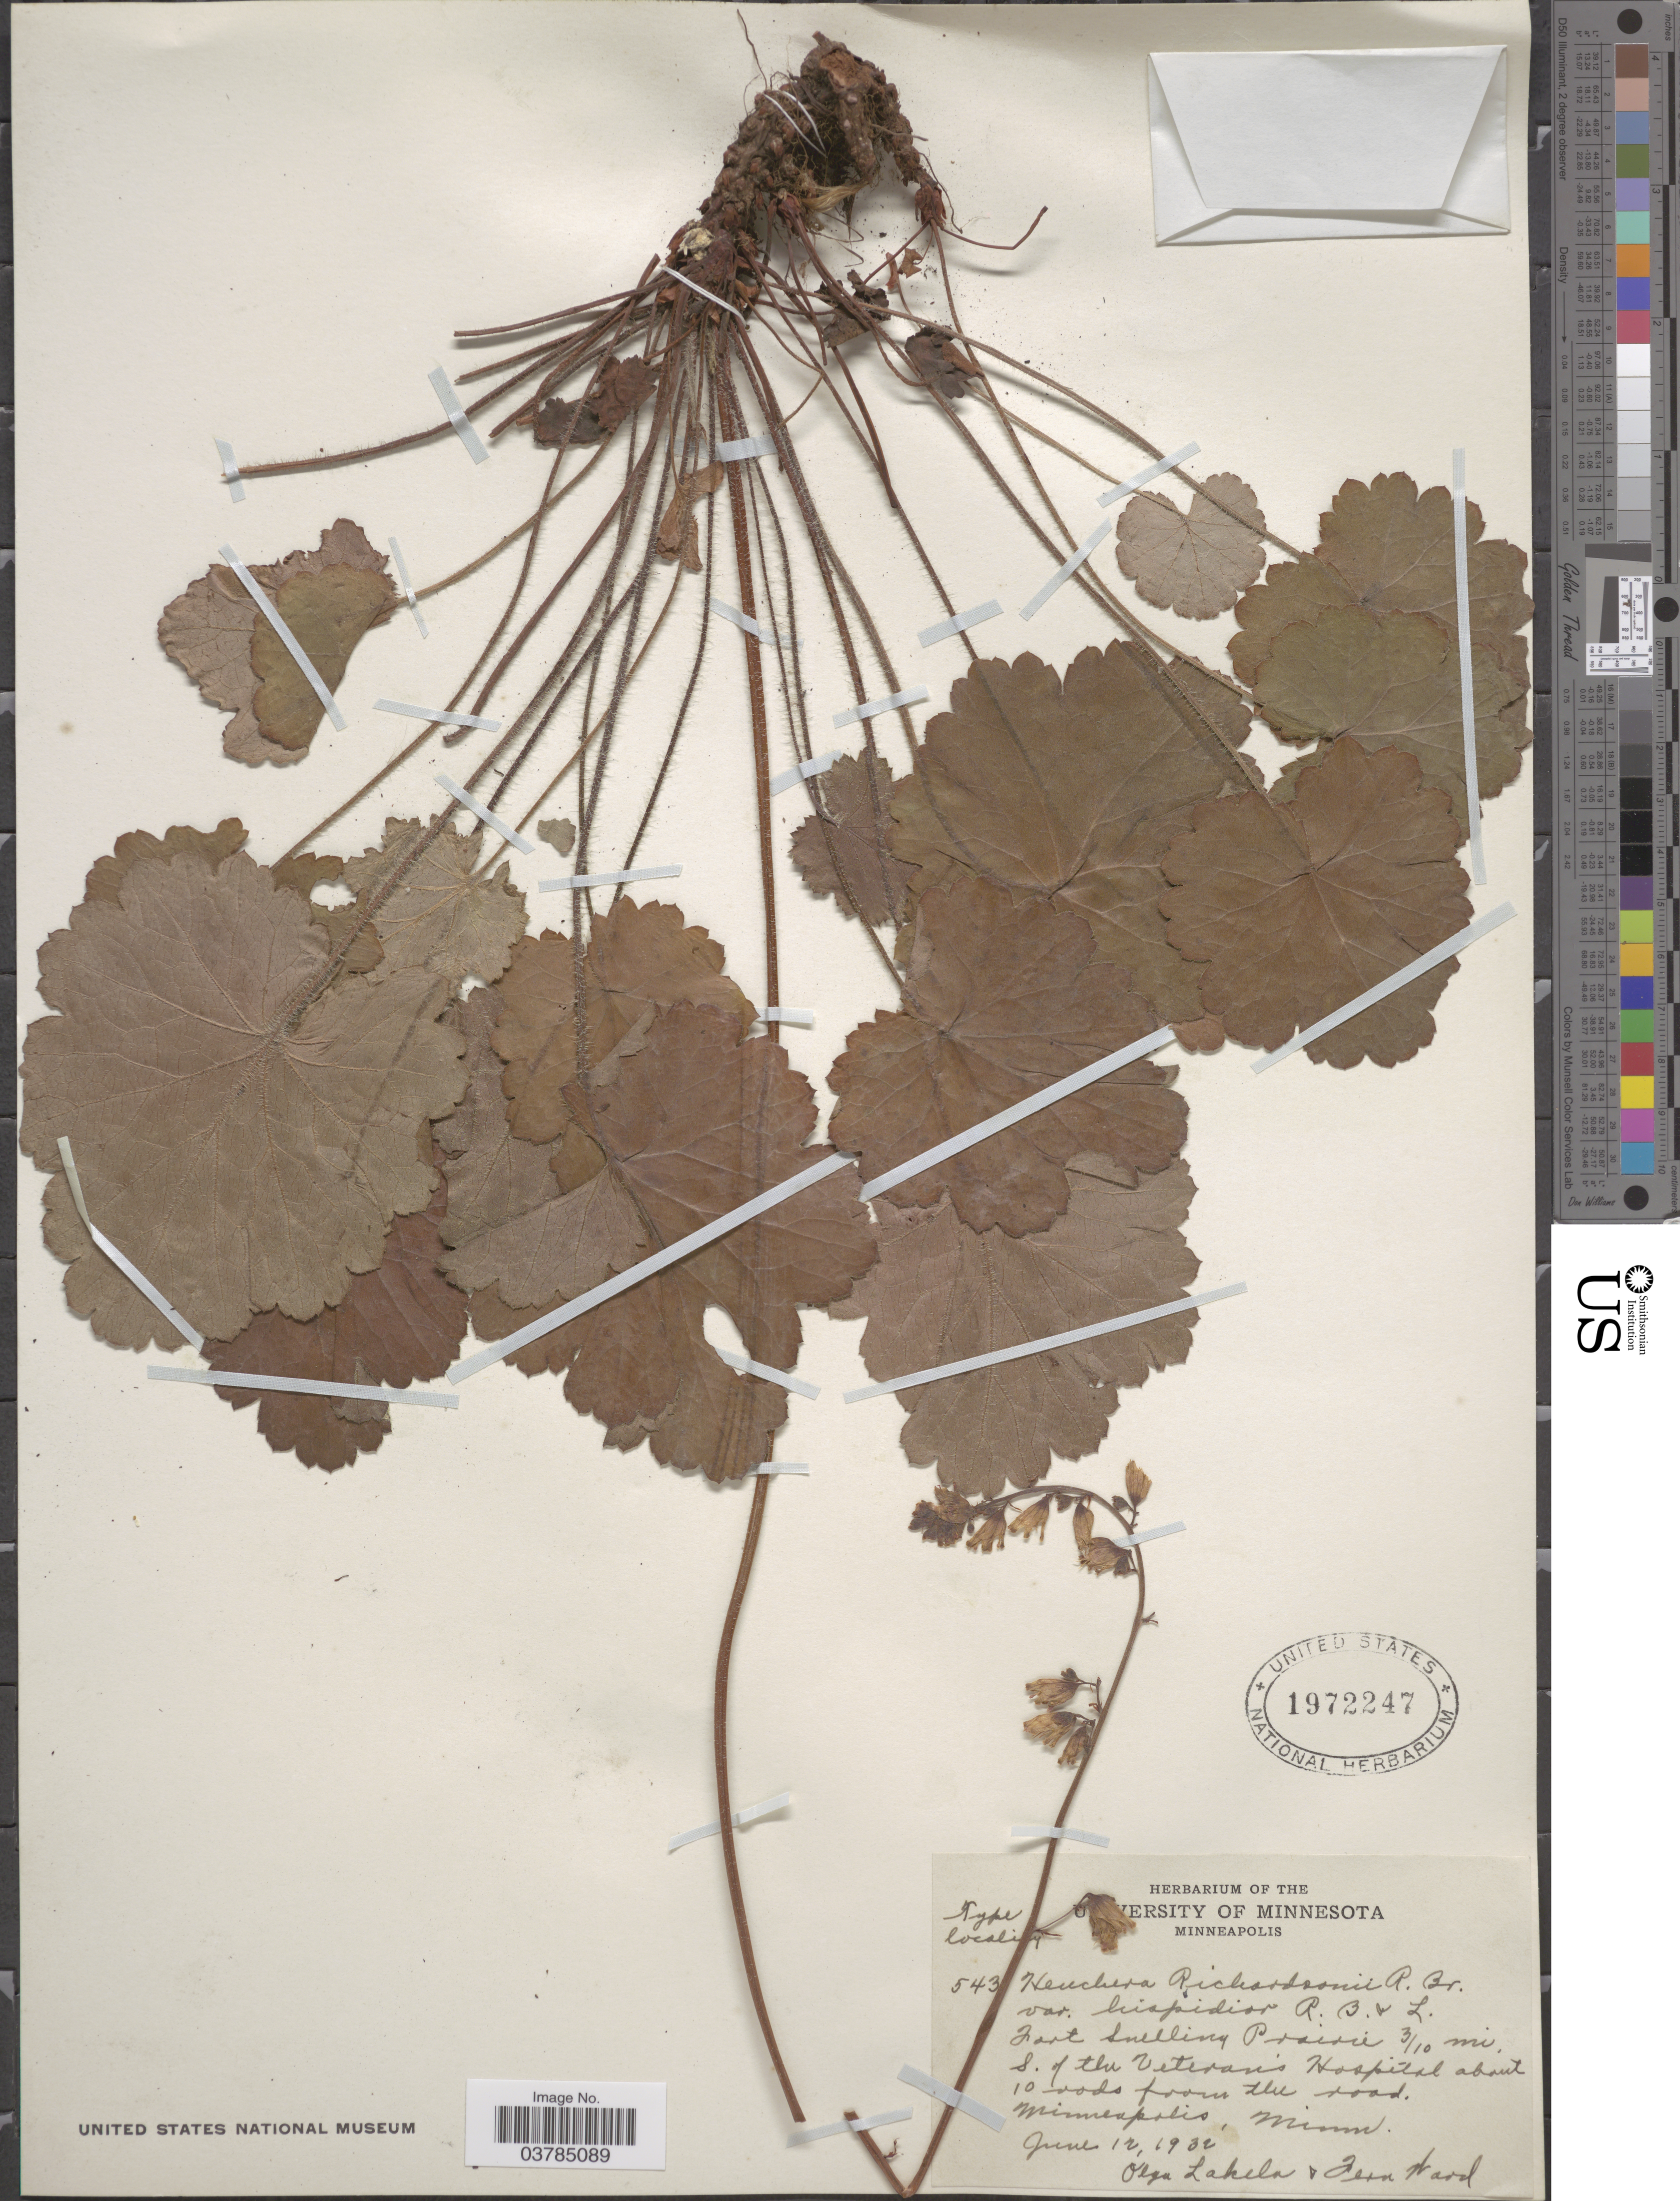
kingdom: Plantae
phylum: Tracheophyta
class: Magnoliopsida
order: Saxifragales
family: Saxifragaceae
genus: Heuchera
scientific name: Heuchera richardsonii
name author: R. Br.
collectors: O. K. Lakela & F. Ward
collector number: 543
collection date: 1932-06-12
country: United States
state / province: Minnesota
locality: Fort Snelling Prairie 3/10 mi. S. of the Veteran's Hospital about 10 rods from the road. Minneapolis.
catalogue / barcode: US 1972247